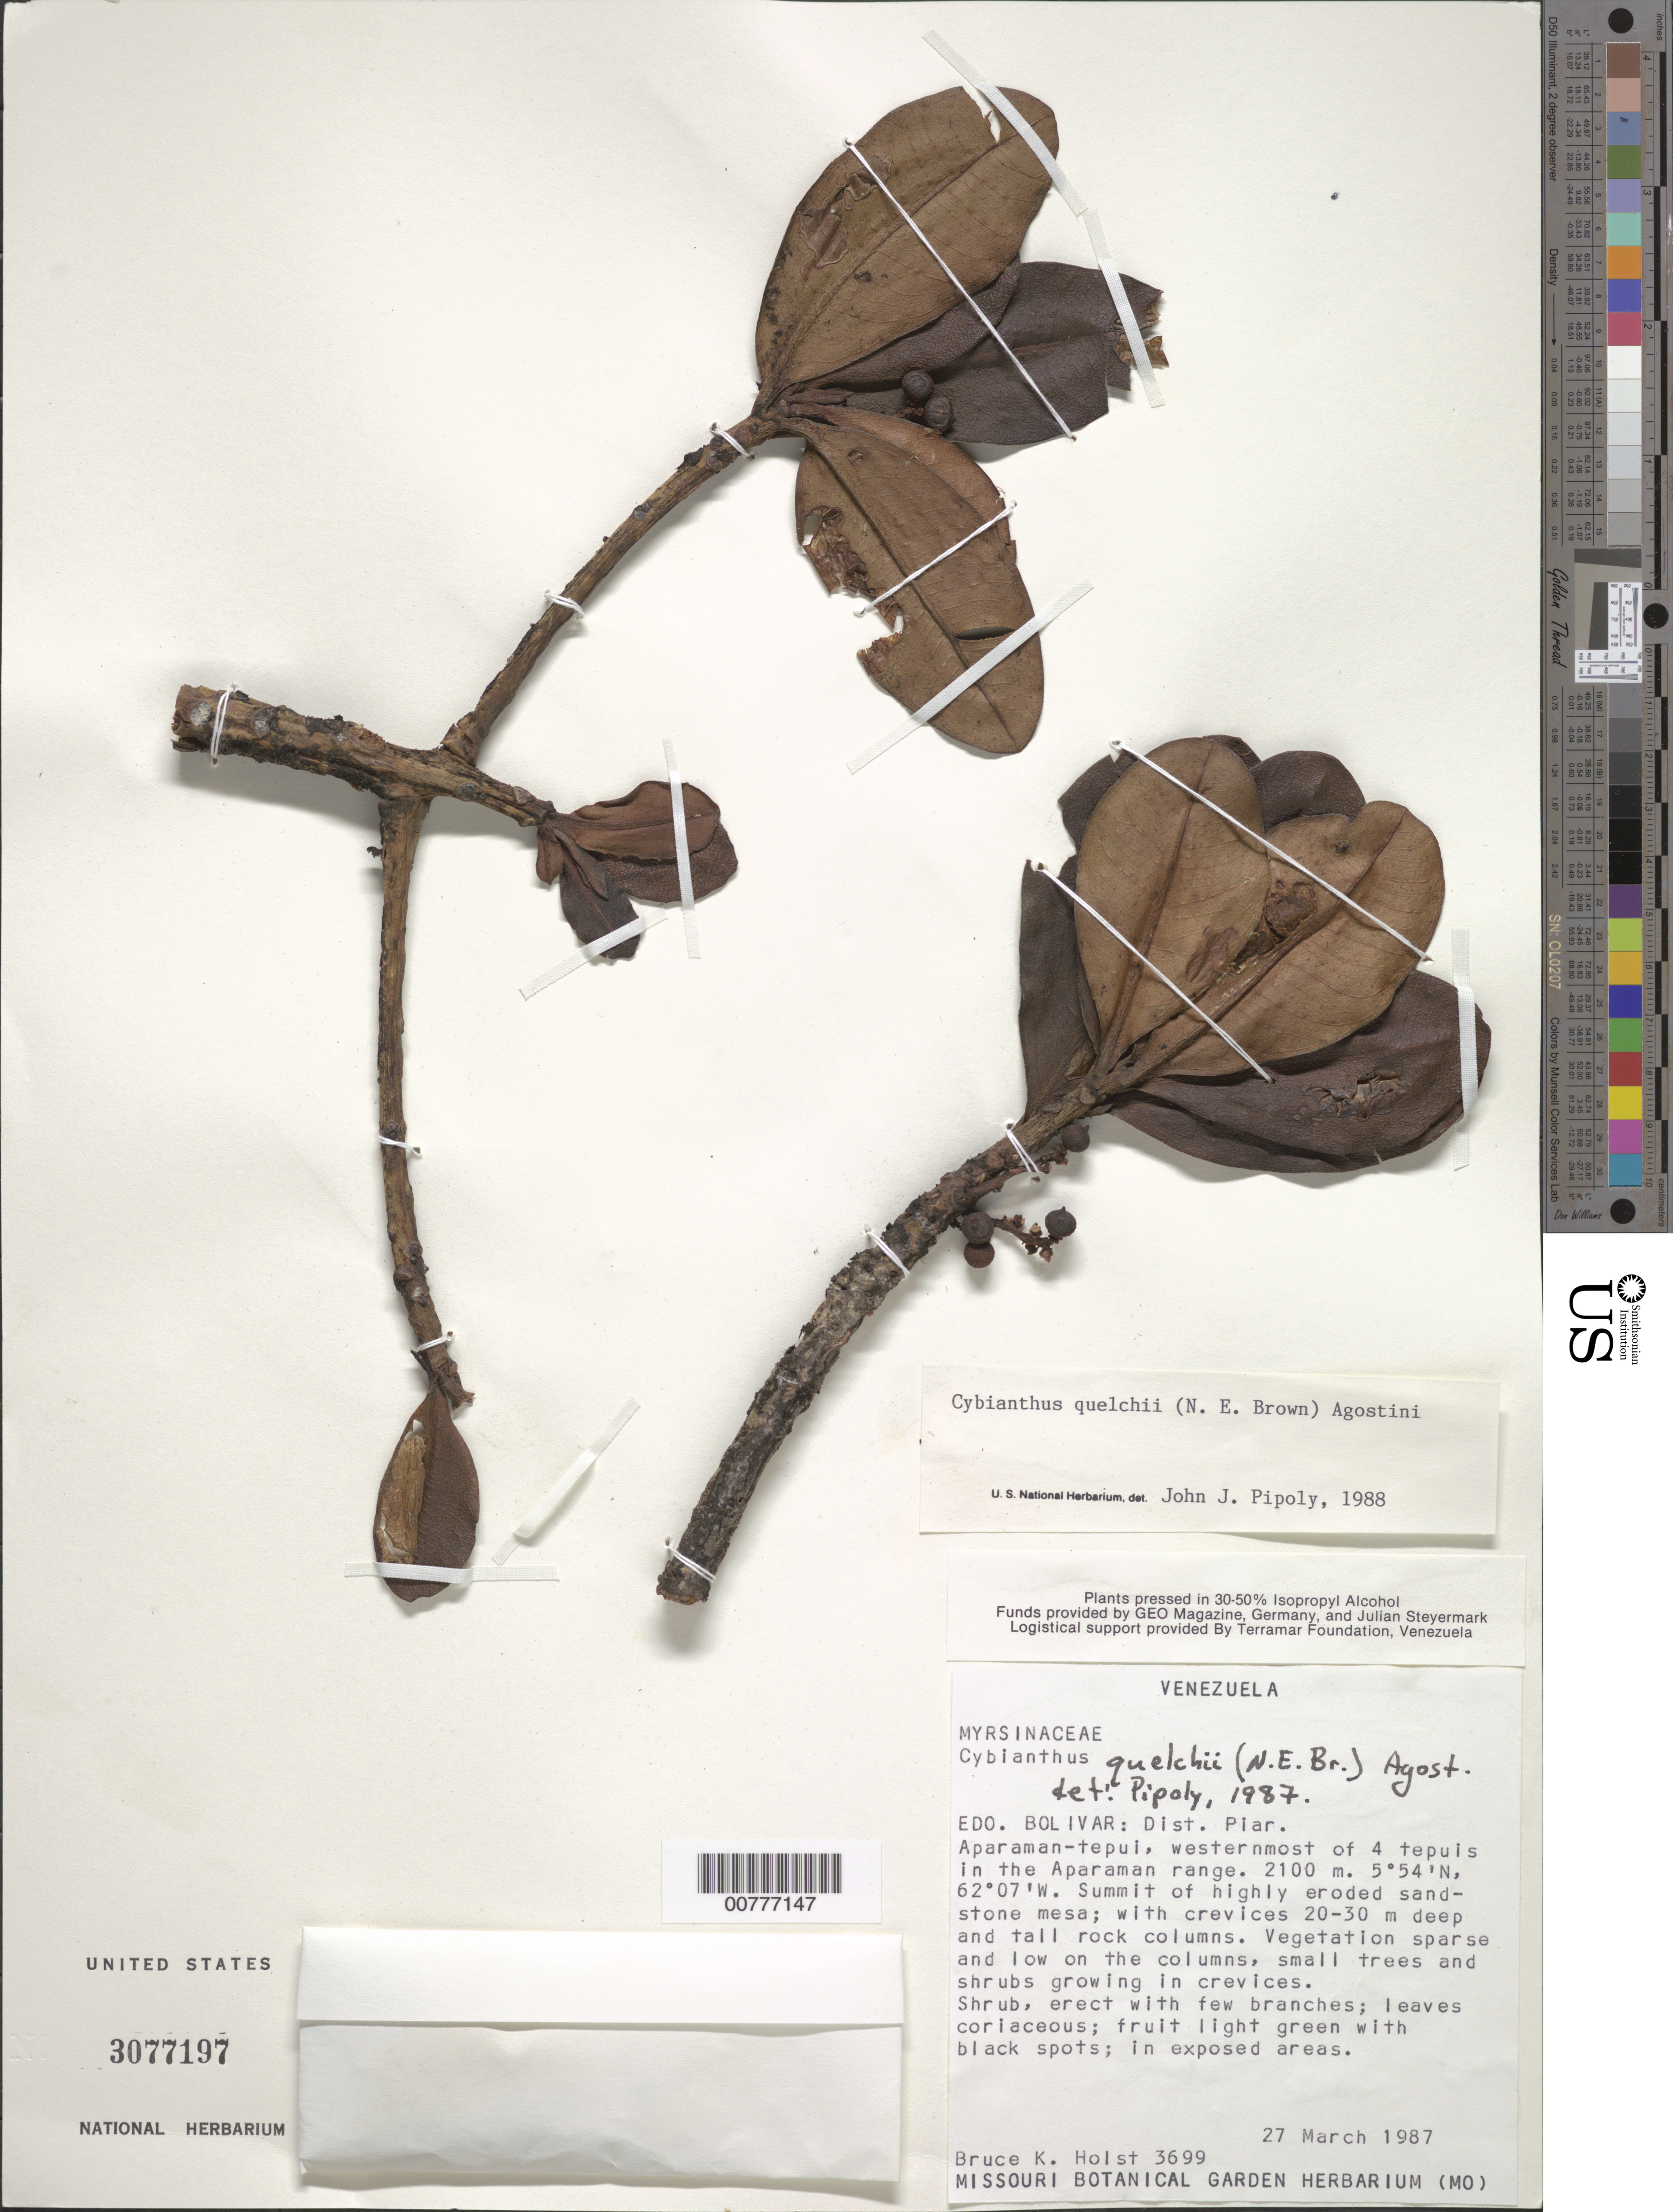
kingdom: Plantae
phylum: Tracheophyta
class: Magnoliopsida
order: Ericales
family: Primulaceae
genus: Cybianthus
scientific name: Cybianthus quelchii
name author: (N.E. Br.) G. Agostini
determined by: Pipoly, J. J., III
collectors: B. Holst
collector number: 3699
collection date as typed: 27-Mar-87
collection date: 1987-03-27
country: Venezuela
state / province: Bolívar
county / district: Piar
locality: Auyan-tepuí, Río Churún, westernmost of 4 tepuís in the Aparaman range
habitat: Summit of highly eroded sandstone mesa; with crevice 20-30m deep and tall rock columns, veg. low & sparse; on moss covered rocks in shade, in...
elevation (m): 2100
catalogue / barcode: US 3077197